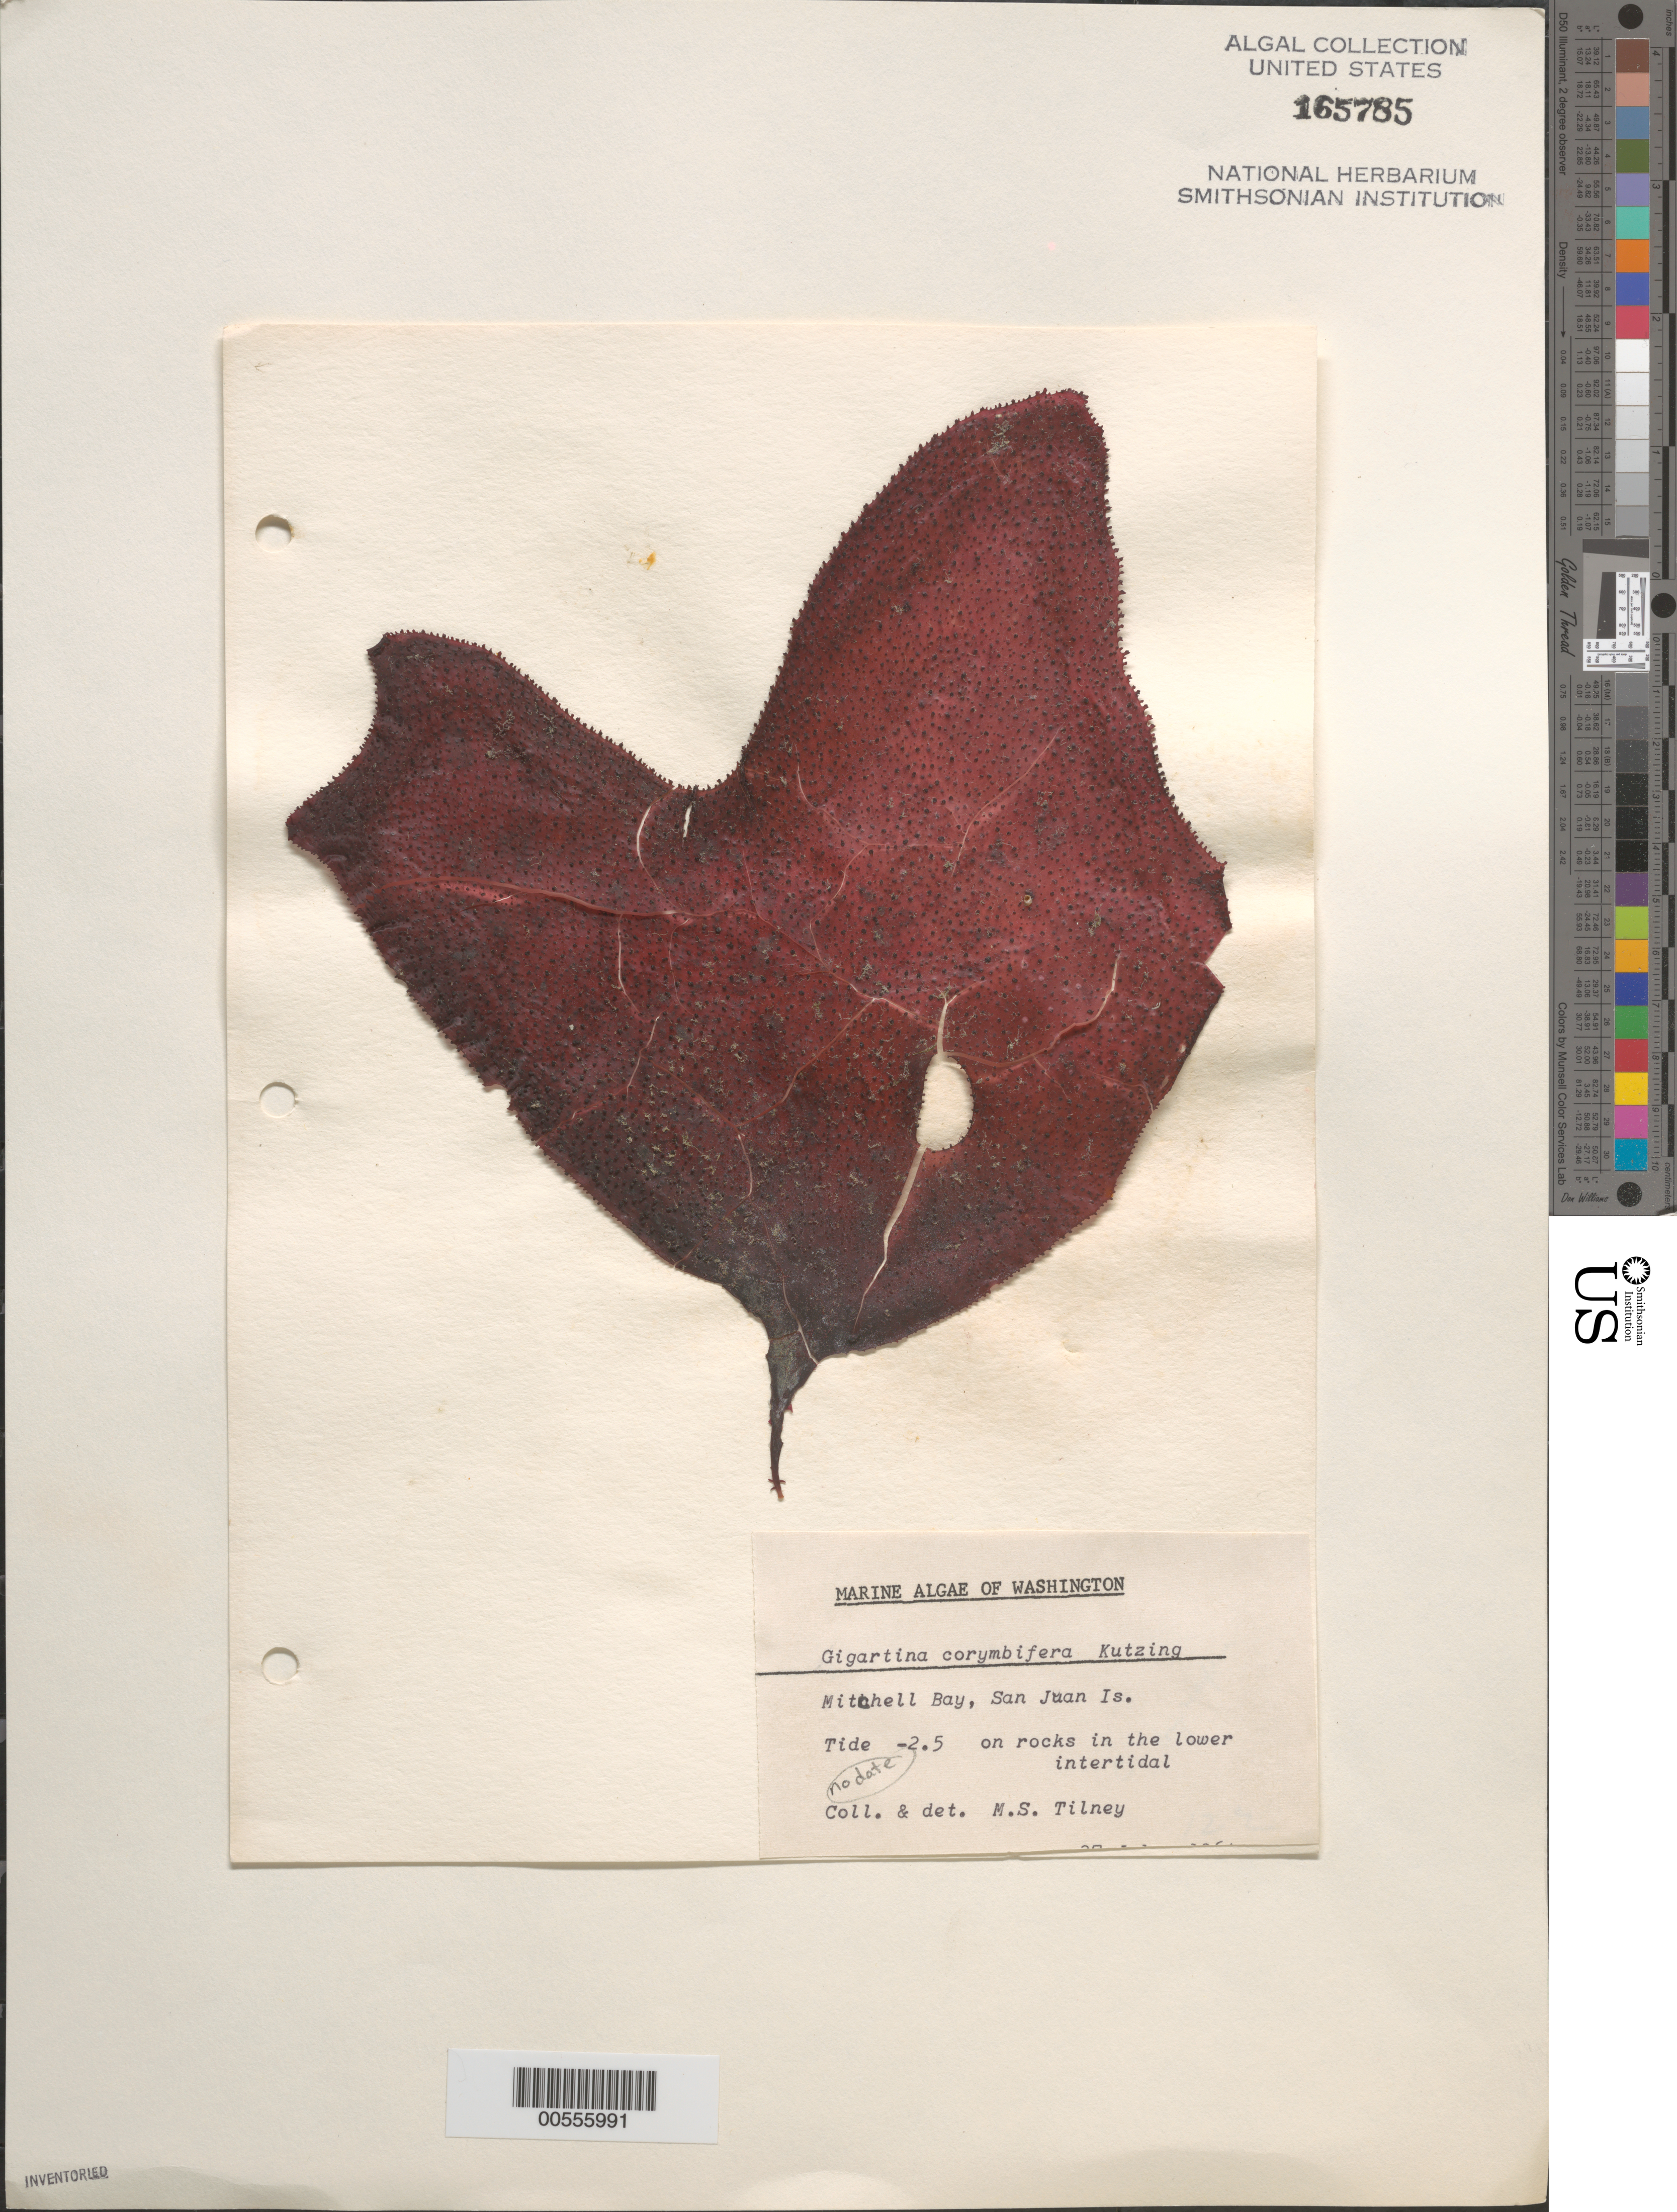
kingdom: Plantae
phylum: Rhodophyta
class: Florideophyceae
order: Gigartinales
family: Gigartinaceae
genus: Chondracanthus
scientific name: Chondracanthus corymbiferus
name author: (Kütz.) Guiry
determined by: Algae name updating Project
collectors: M. Tilney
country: United States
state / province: Washington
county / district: San Juan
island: San Juan Island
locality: Mitchell Bay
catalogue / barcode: US 165785